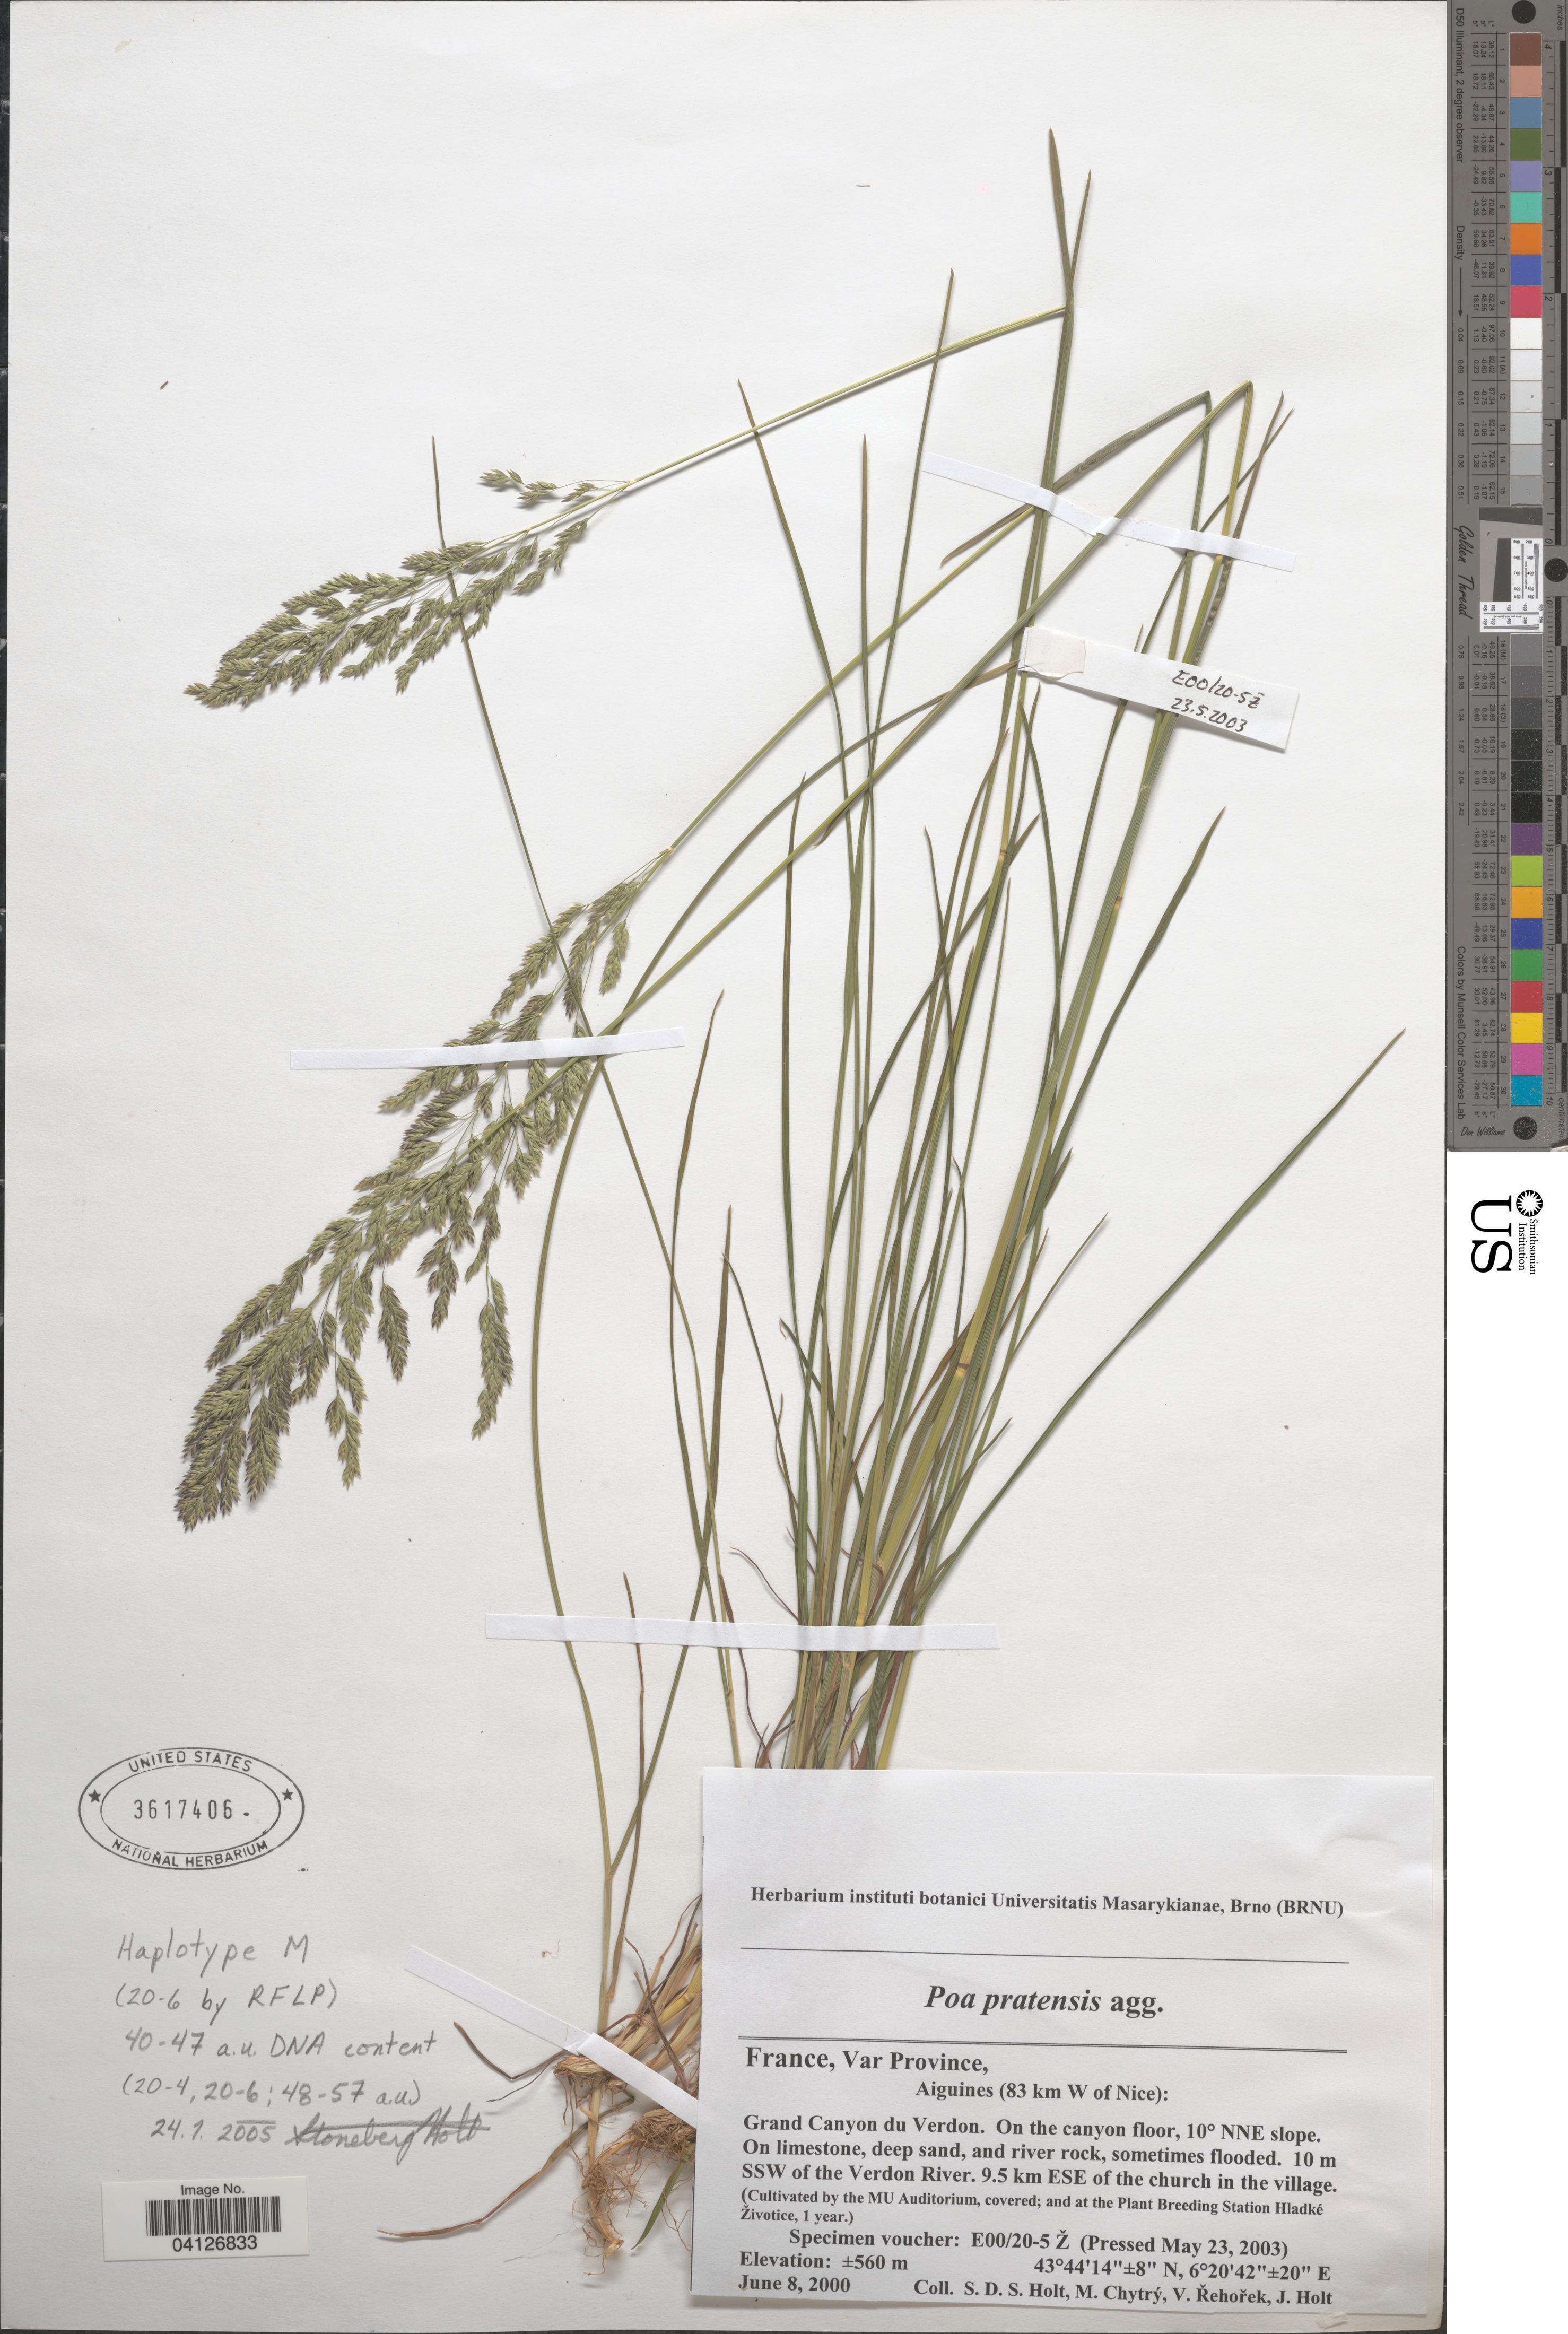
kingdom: Plantae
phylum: Tracheophyta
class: Liliopsida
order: Poales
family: Poaceae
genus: Poa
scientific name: Poa pratensis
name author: L.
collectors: Ex herb. instituti botanici Universitatis Masarykianae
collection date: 2003-05-23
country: Czechia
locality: By the MU Auditorium, covered; and at the Plant Breeding Station Hladké Životice, 1 year.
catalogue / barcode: US 3617406